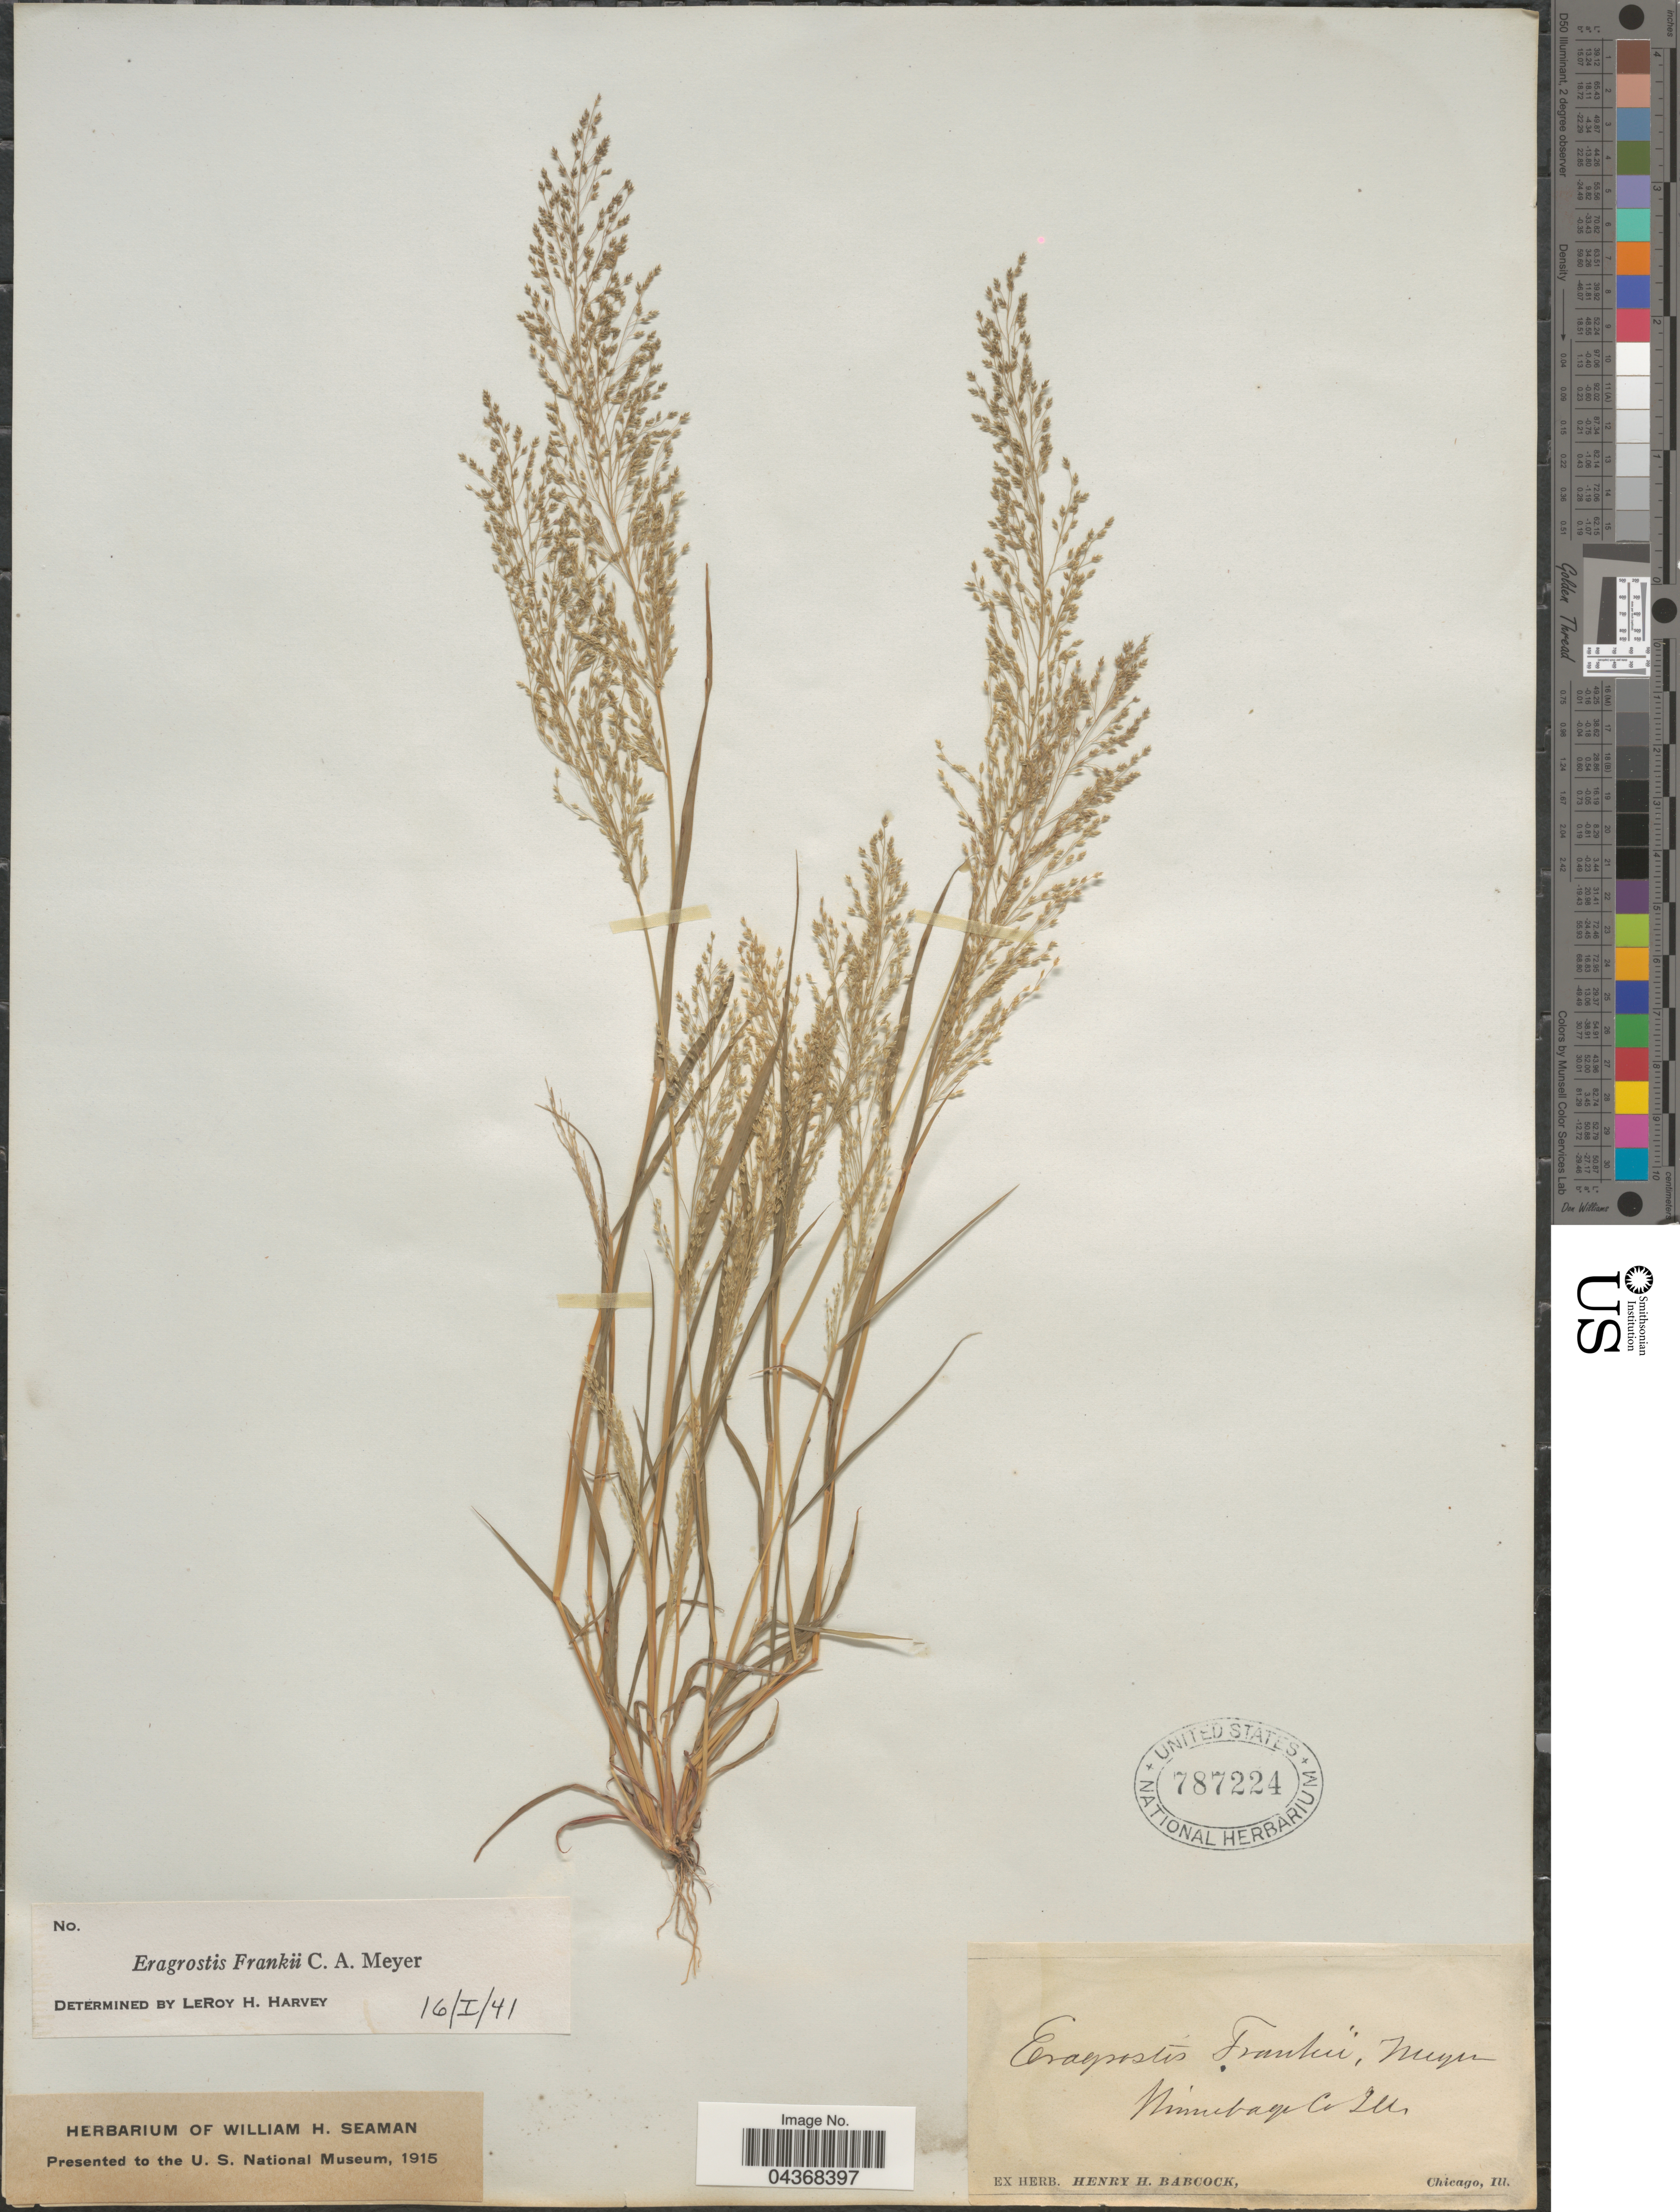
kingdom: Plantae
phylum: Tracheophyta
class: Liliopsida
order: Poales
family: Poaceae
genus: Eragrostis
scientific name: Eragrostis frankii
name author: C.A. Mey. ex Steud.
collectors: ex herb. Henry Homes Babcock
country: United States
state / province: Illinois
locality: Winnebago Co.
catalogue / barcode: US 787224